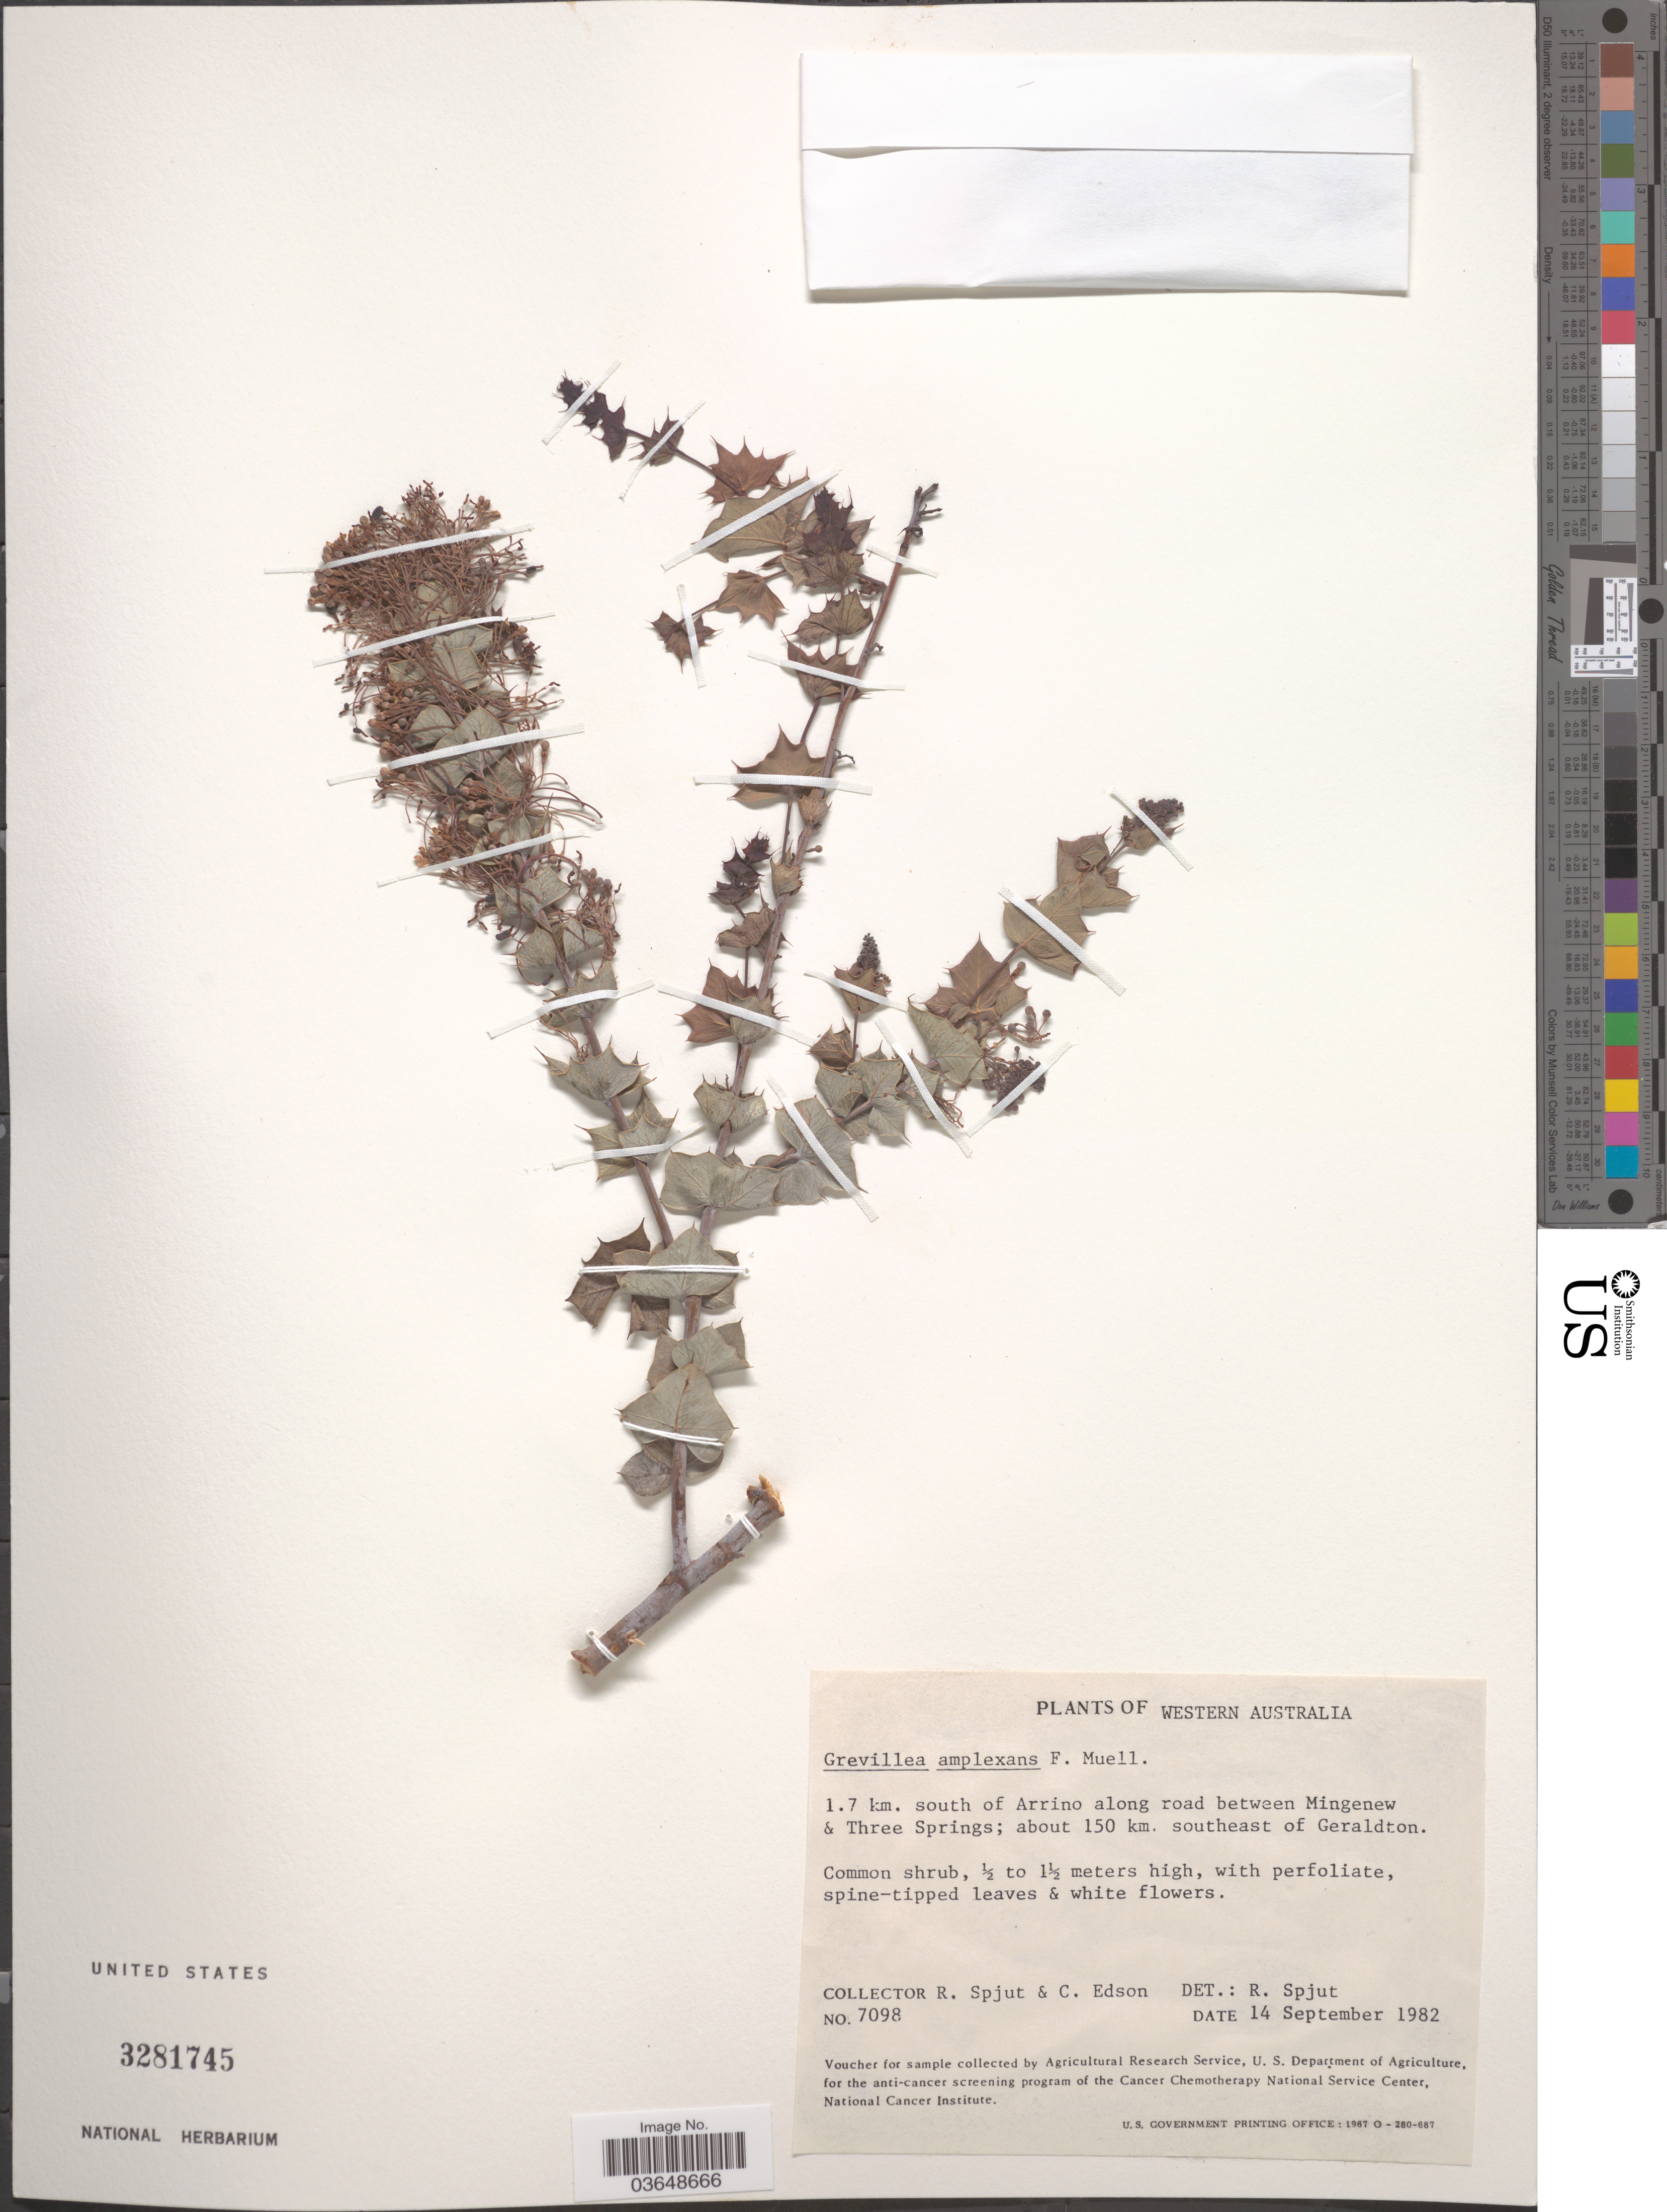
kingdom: Plantae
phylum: Tracheophyta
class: Magnoliopsida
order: Proteales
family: Proteaceae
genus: Grevillea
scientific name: Grevillea amplexans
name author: F. Muell. ex Benth.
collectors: R. Spjut & C. Edson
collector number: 7098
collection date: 1982-09-14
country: Australia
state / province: Western Australia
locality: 1.7 km. south of Arrino along road between Mingenew & Three Springs; about 150 km. southeast of Geraldton.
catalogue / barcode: US 3281745